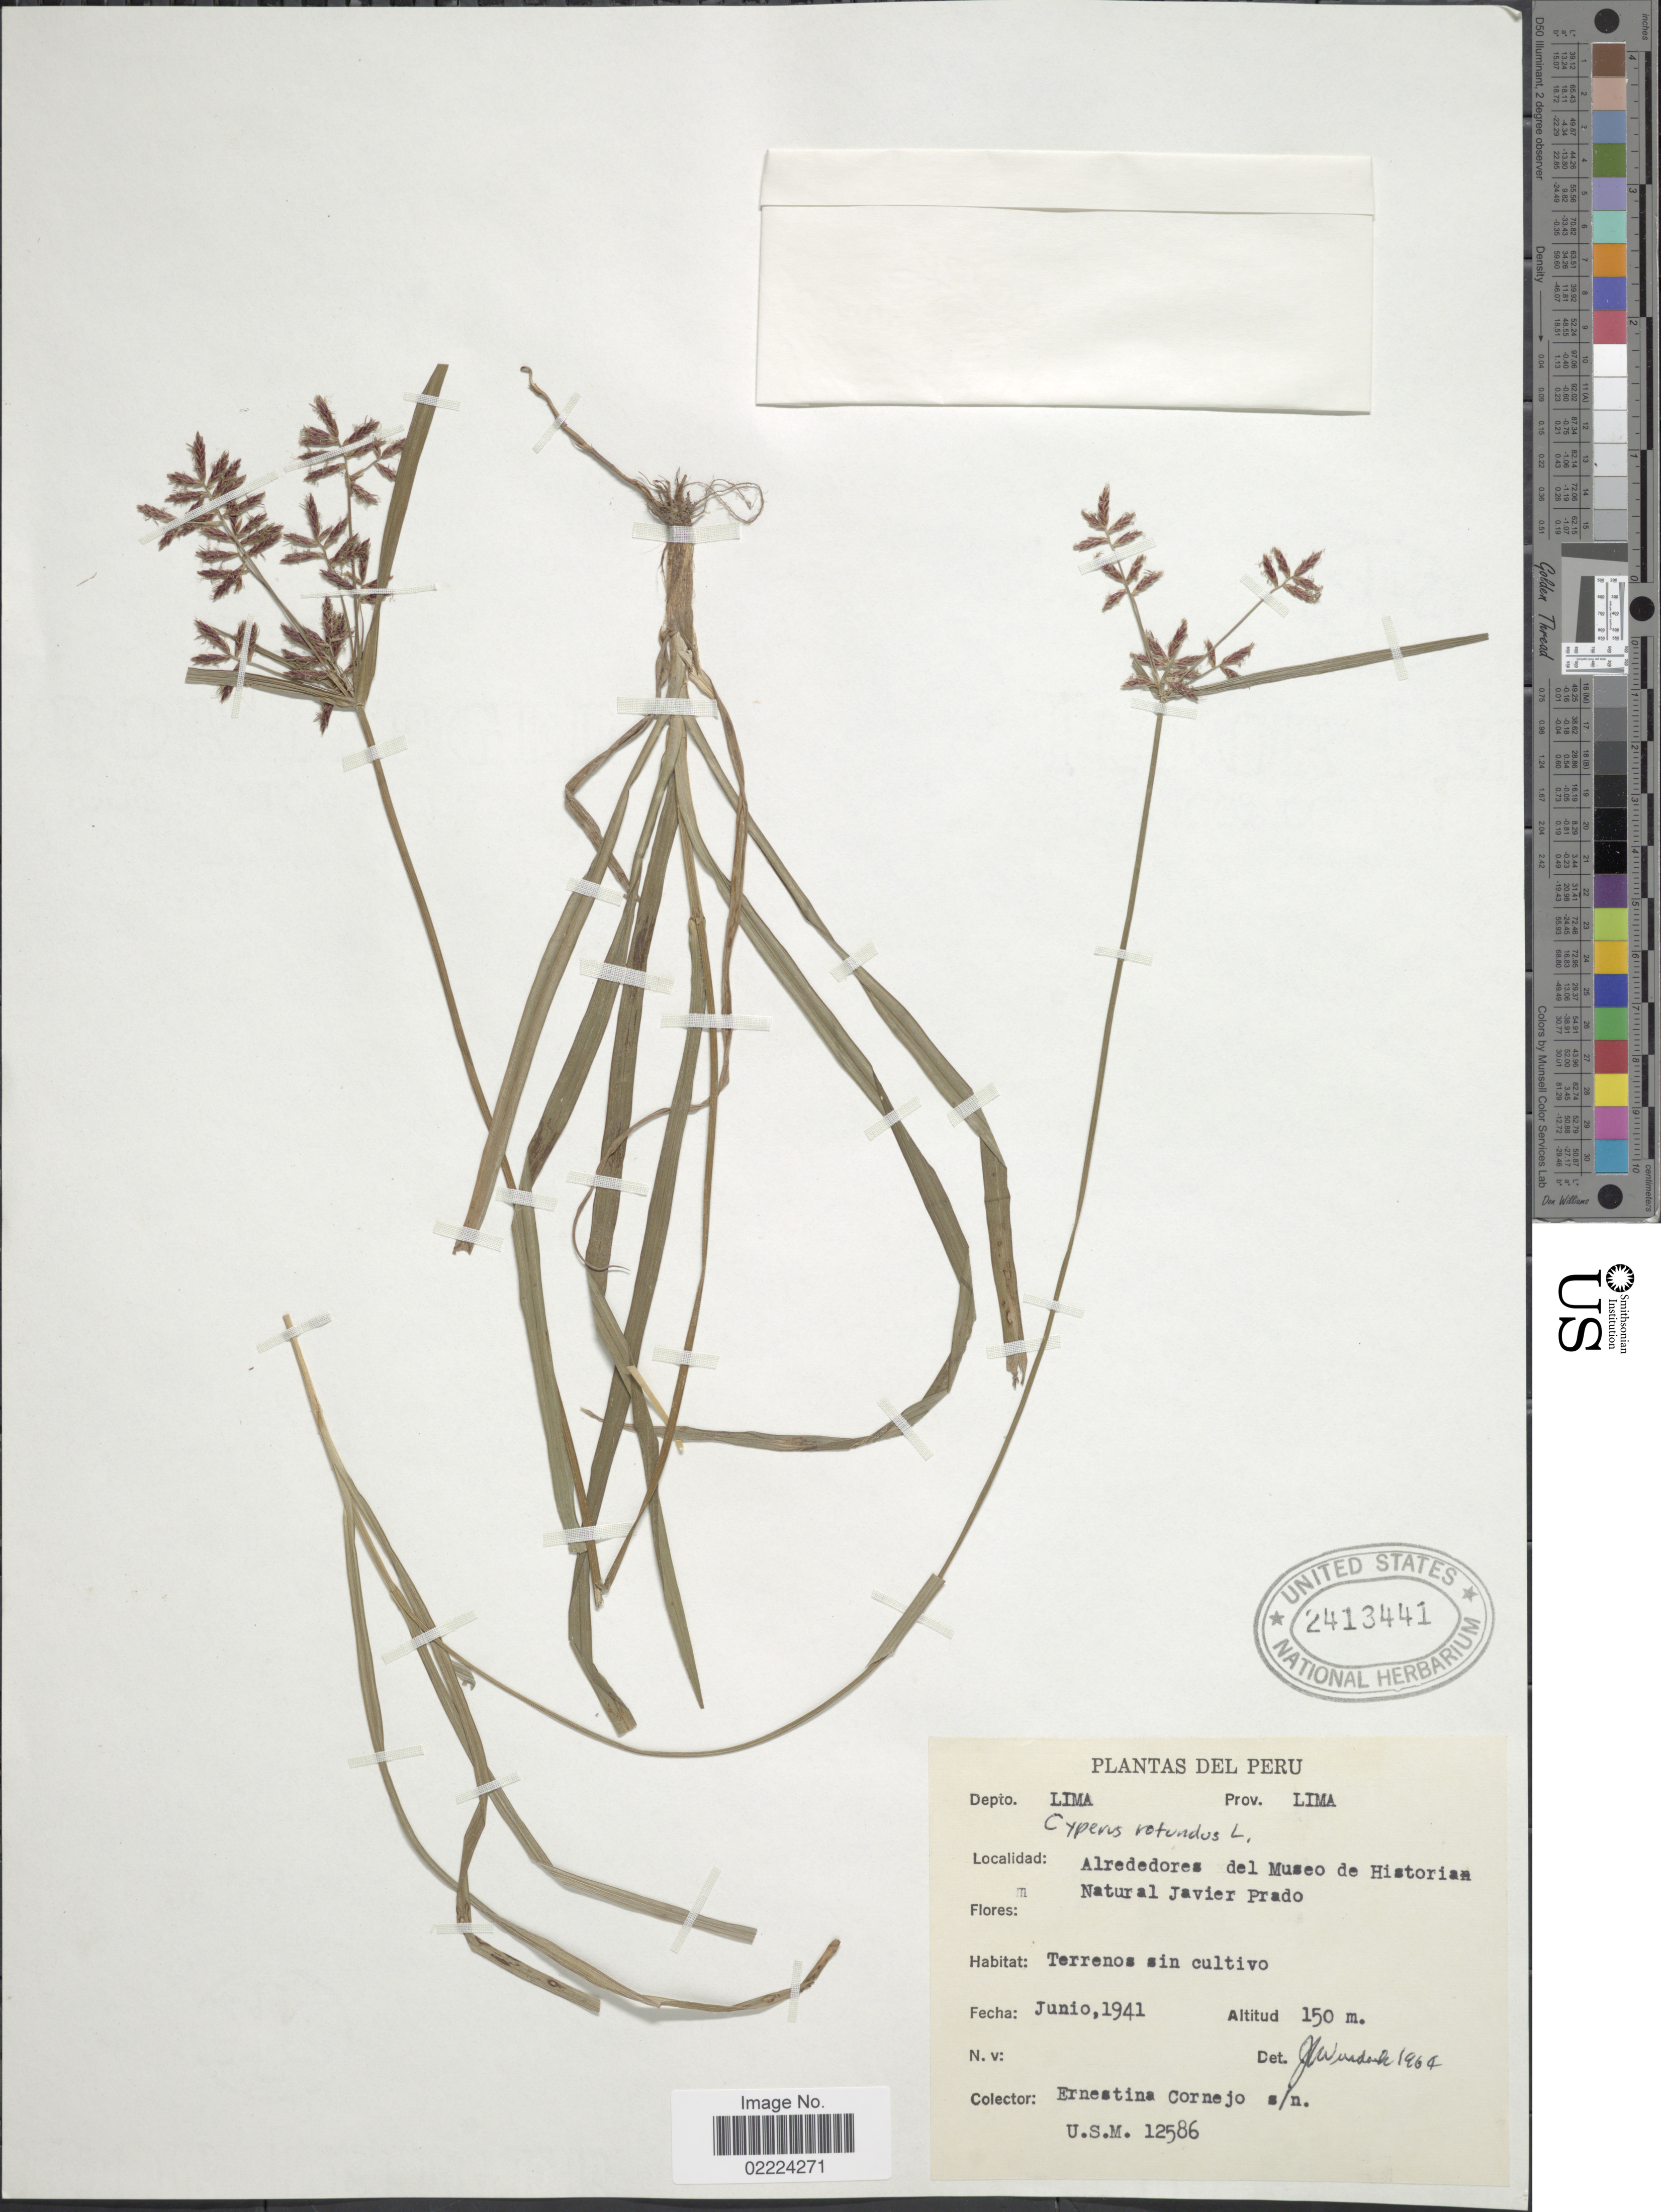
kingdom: Plantae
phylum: Tracheophyta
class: Liliopsida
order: Poales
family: Cyperaceae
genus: Cyperus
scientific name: Cyperus rotundus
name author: L.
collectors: E. Cornejo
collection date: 1941-06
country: Peru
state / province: Lima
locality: Prov. Lima, Alrededores del Museo de Historian Natural Javier Prado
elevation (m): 150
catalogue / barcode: US 2413441